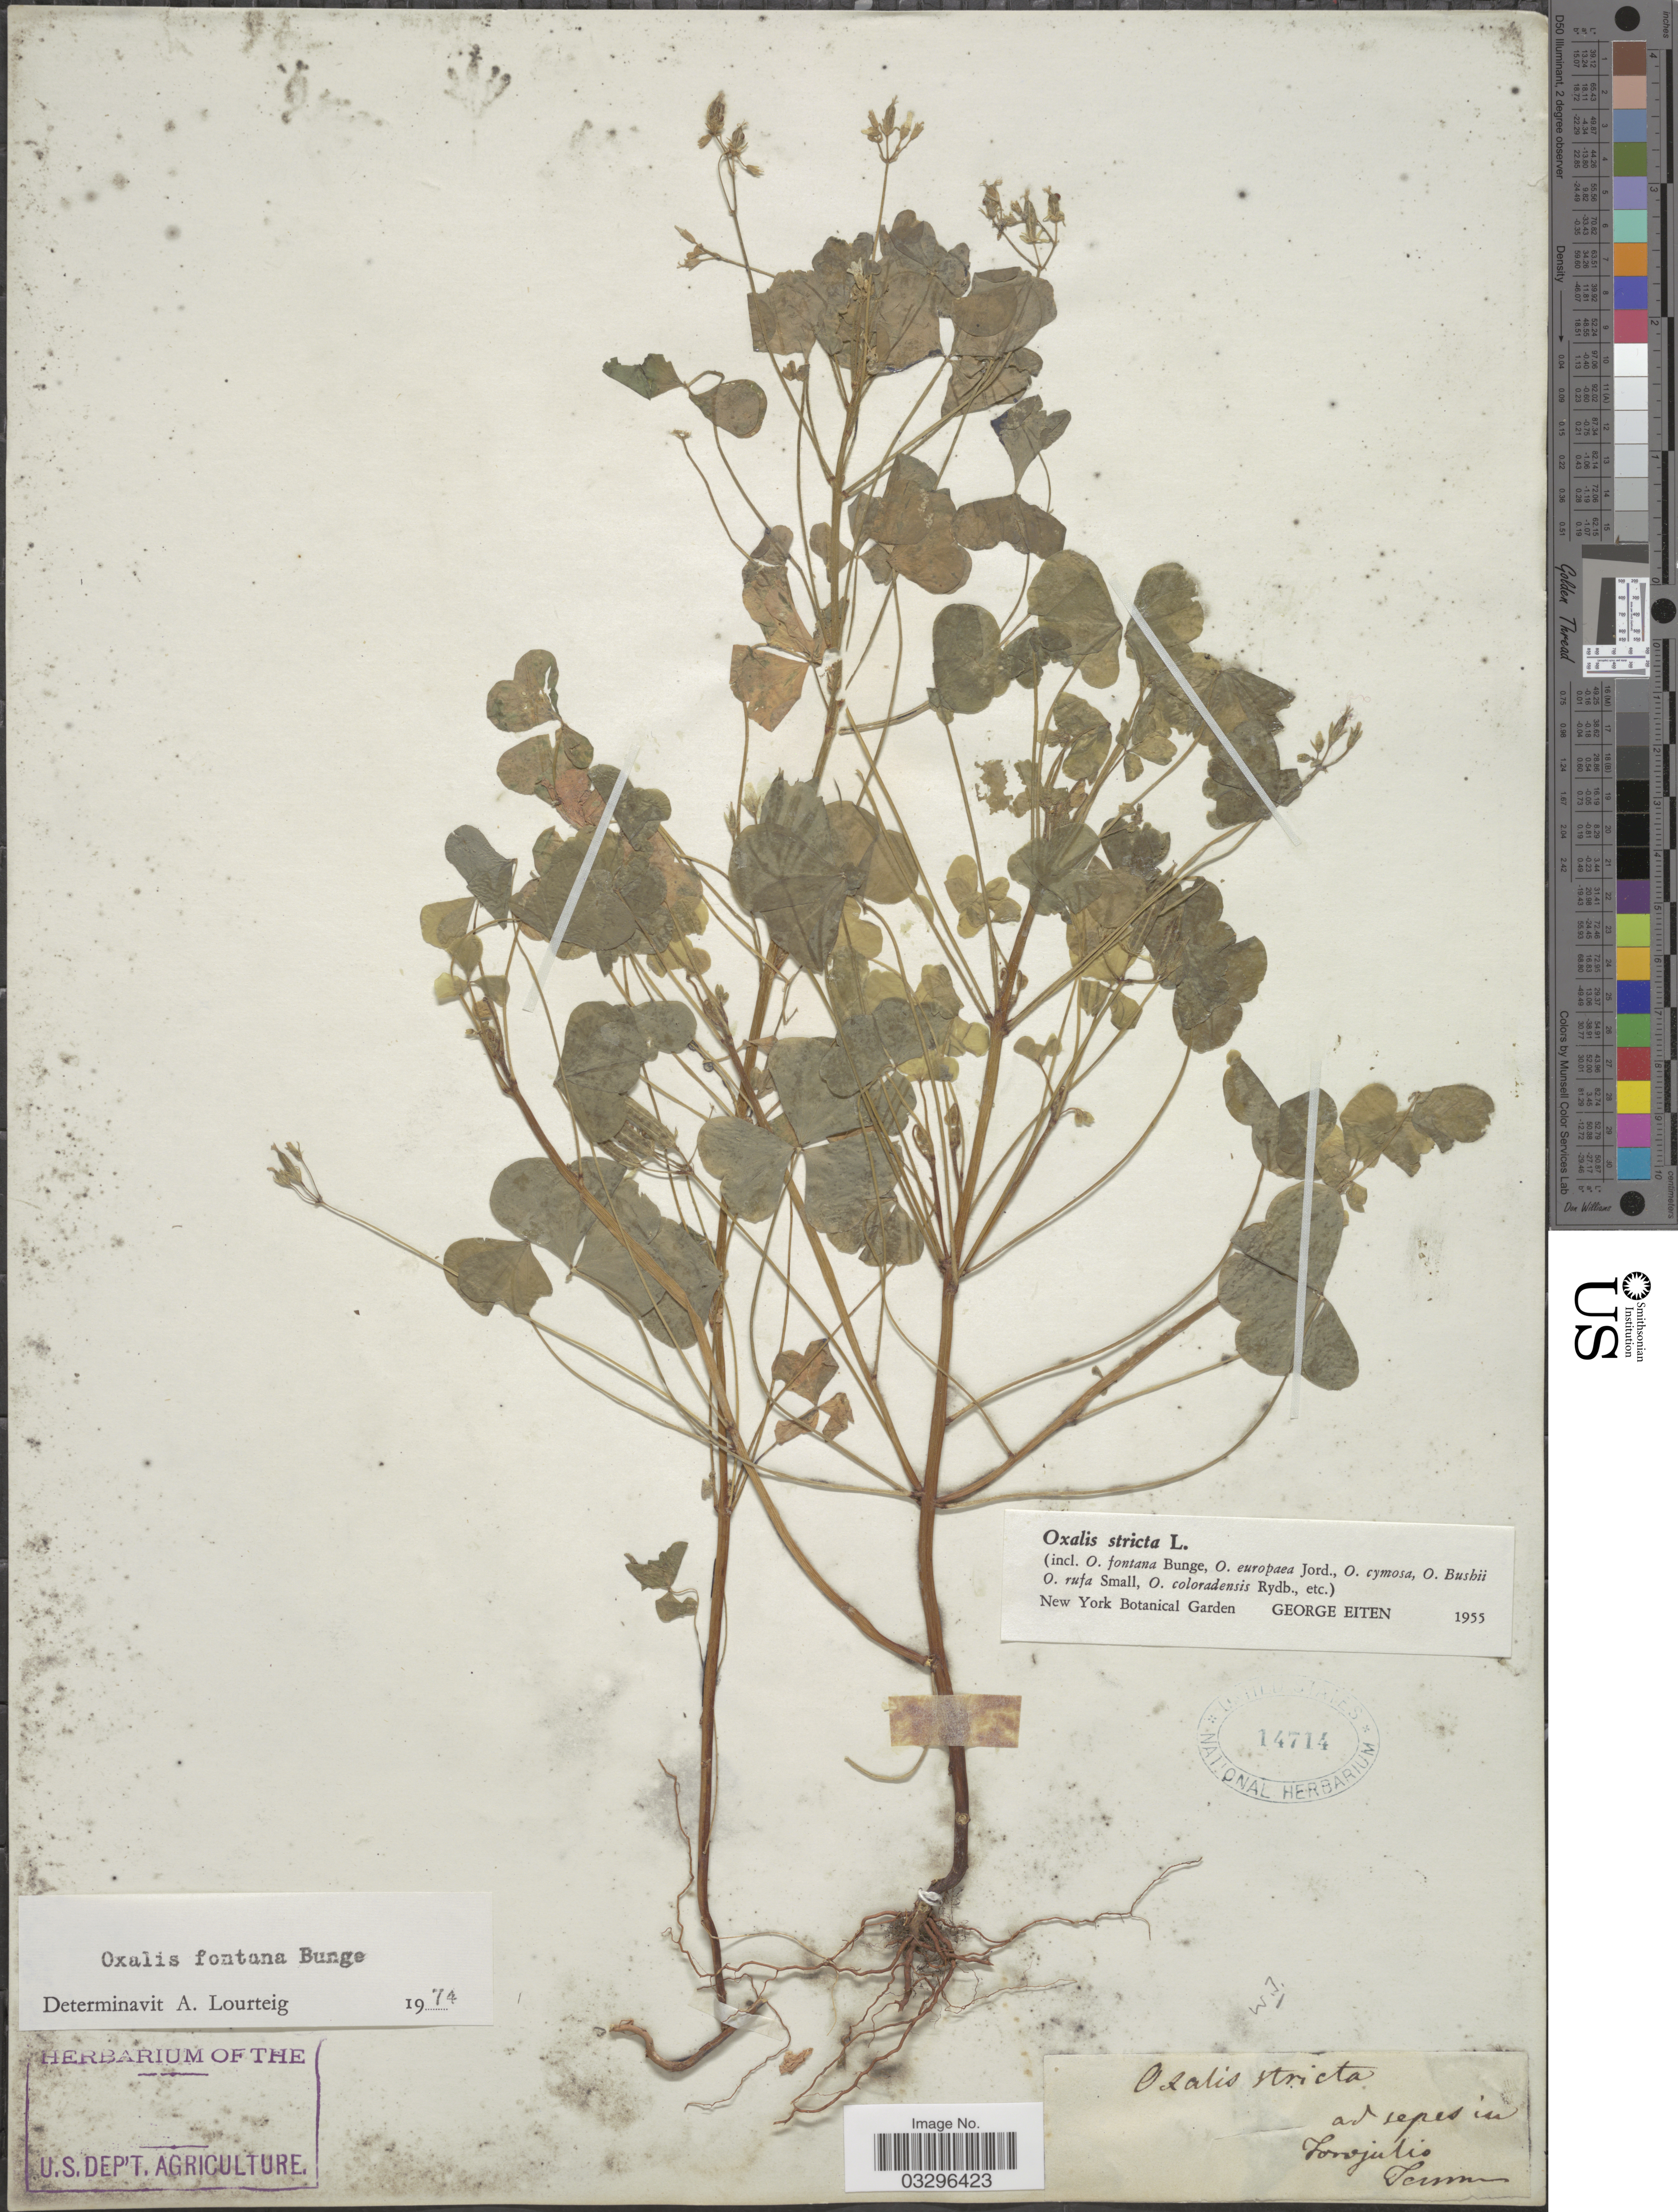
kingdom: Plantae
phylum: Tracheophyta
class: Magnoliopsida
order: Oxalidales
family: Oxalidaceae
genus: Oxalis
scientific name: Oxalis fontana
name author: Bunge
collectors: Temu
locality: Ad sepes in Lordjulio [interpreted].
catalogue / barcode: US 14714